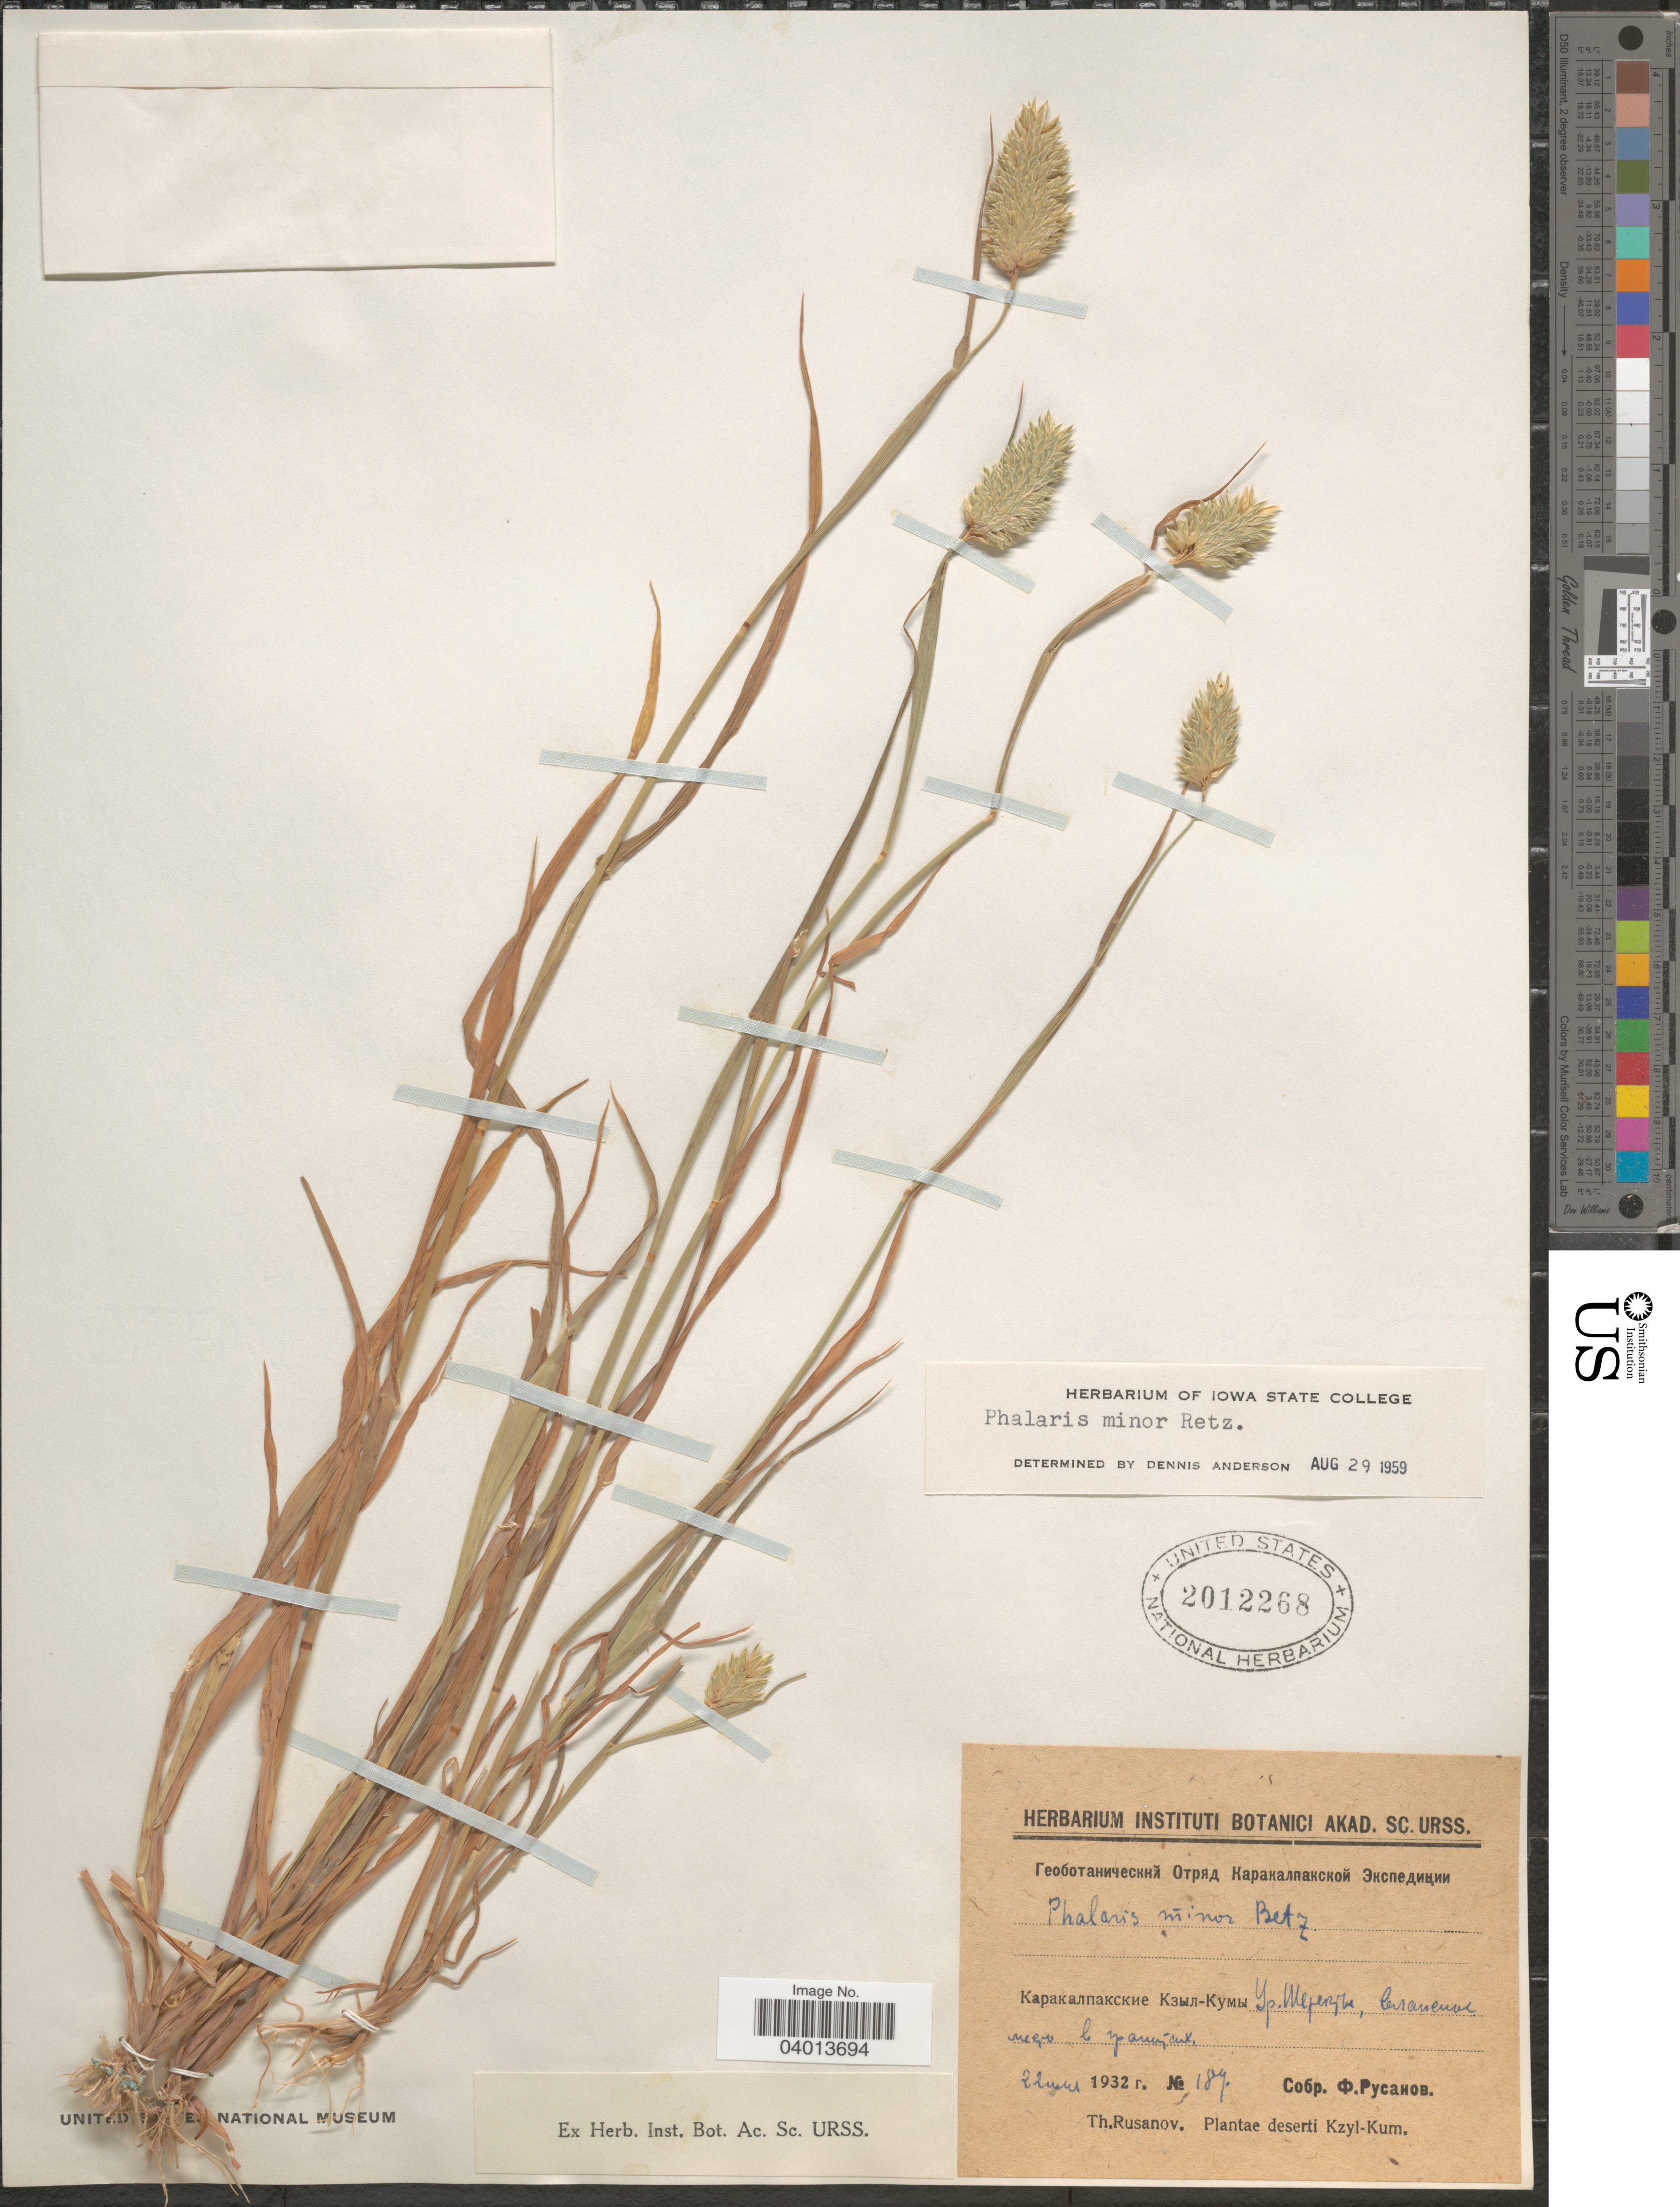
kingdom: Plantae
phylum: Tracheophyta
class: Liliopsida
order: Poales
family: Poaceae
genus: Phalaris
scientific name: Phalaris minor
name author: Retz.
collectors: F. Rusanov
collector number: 187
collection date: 1932-03-22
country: Uzbekistan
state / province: Qoraqalpog'iston Republikasi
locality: Desert Kzyl-Kum.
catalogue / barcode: US 2012268